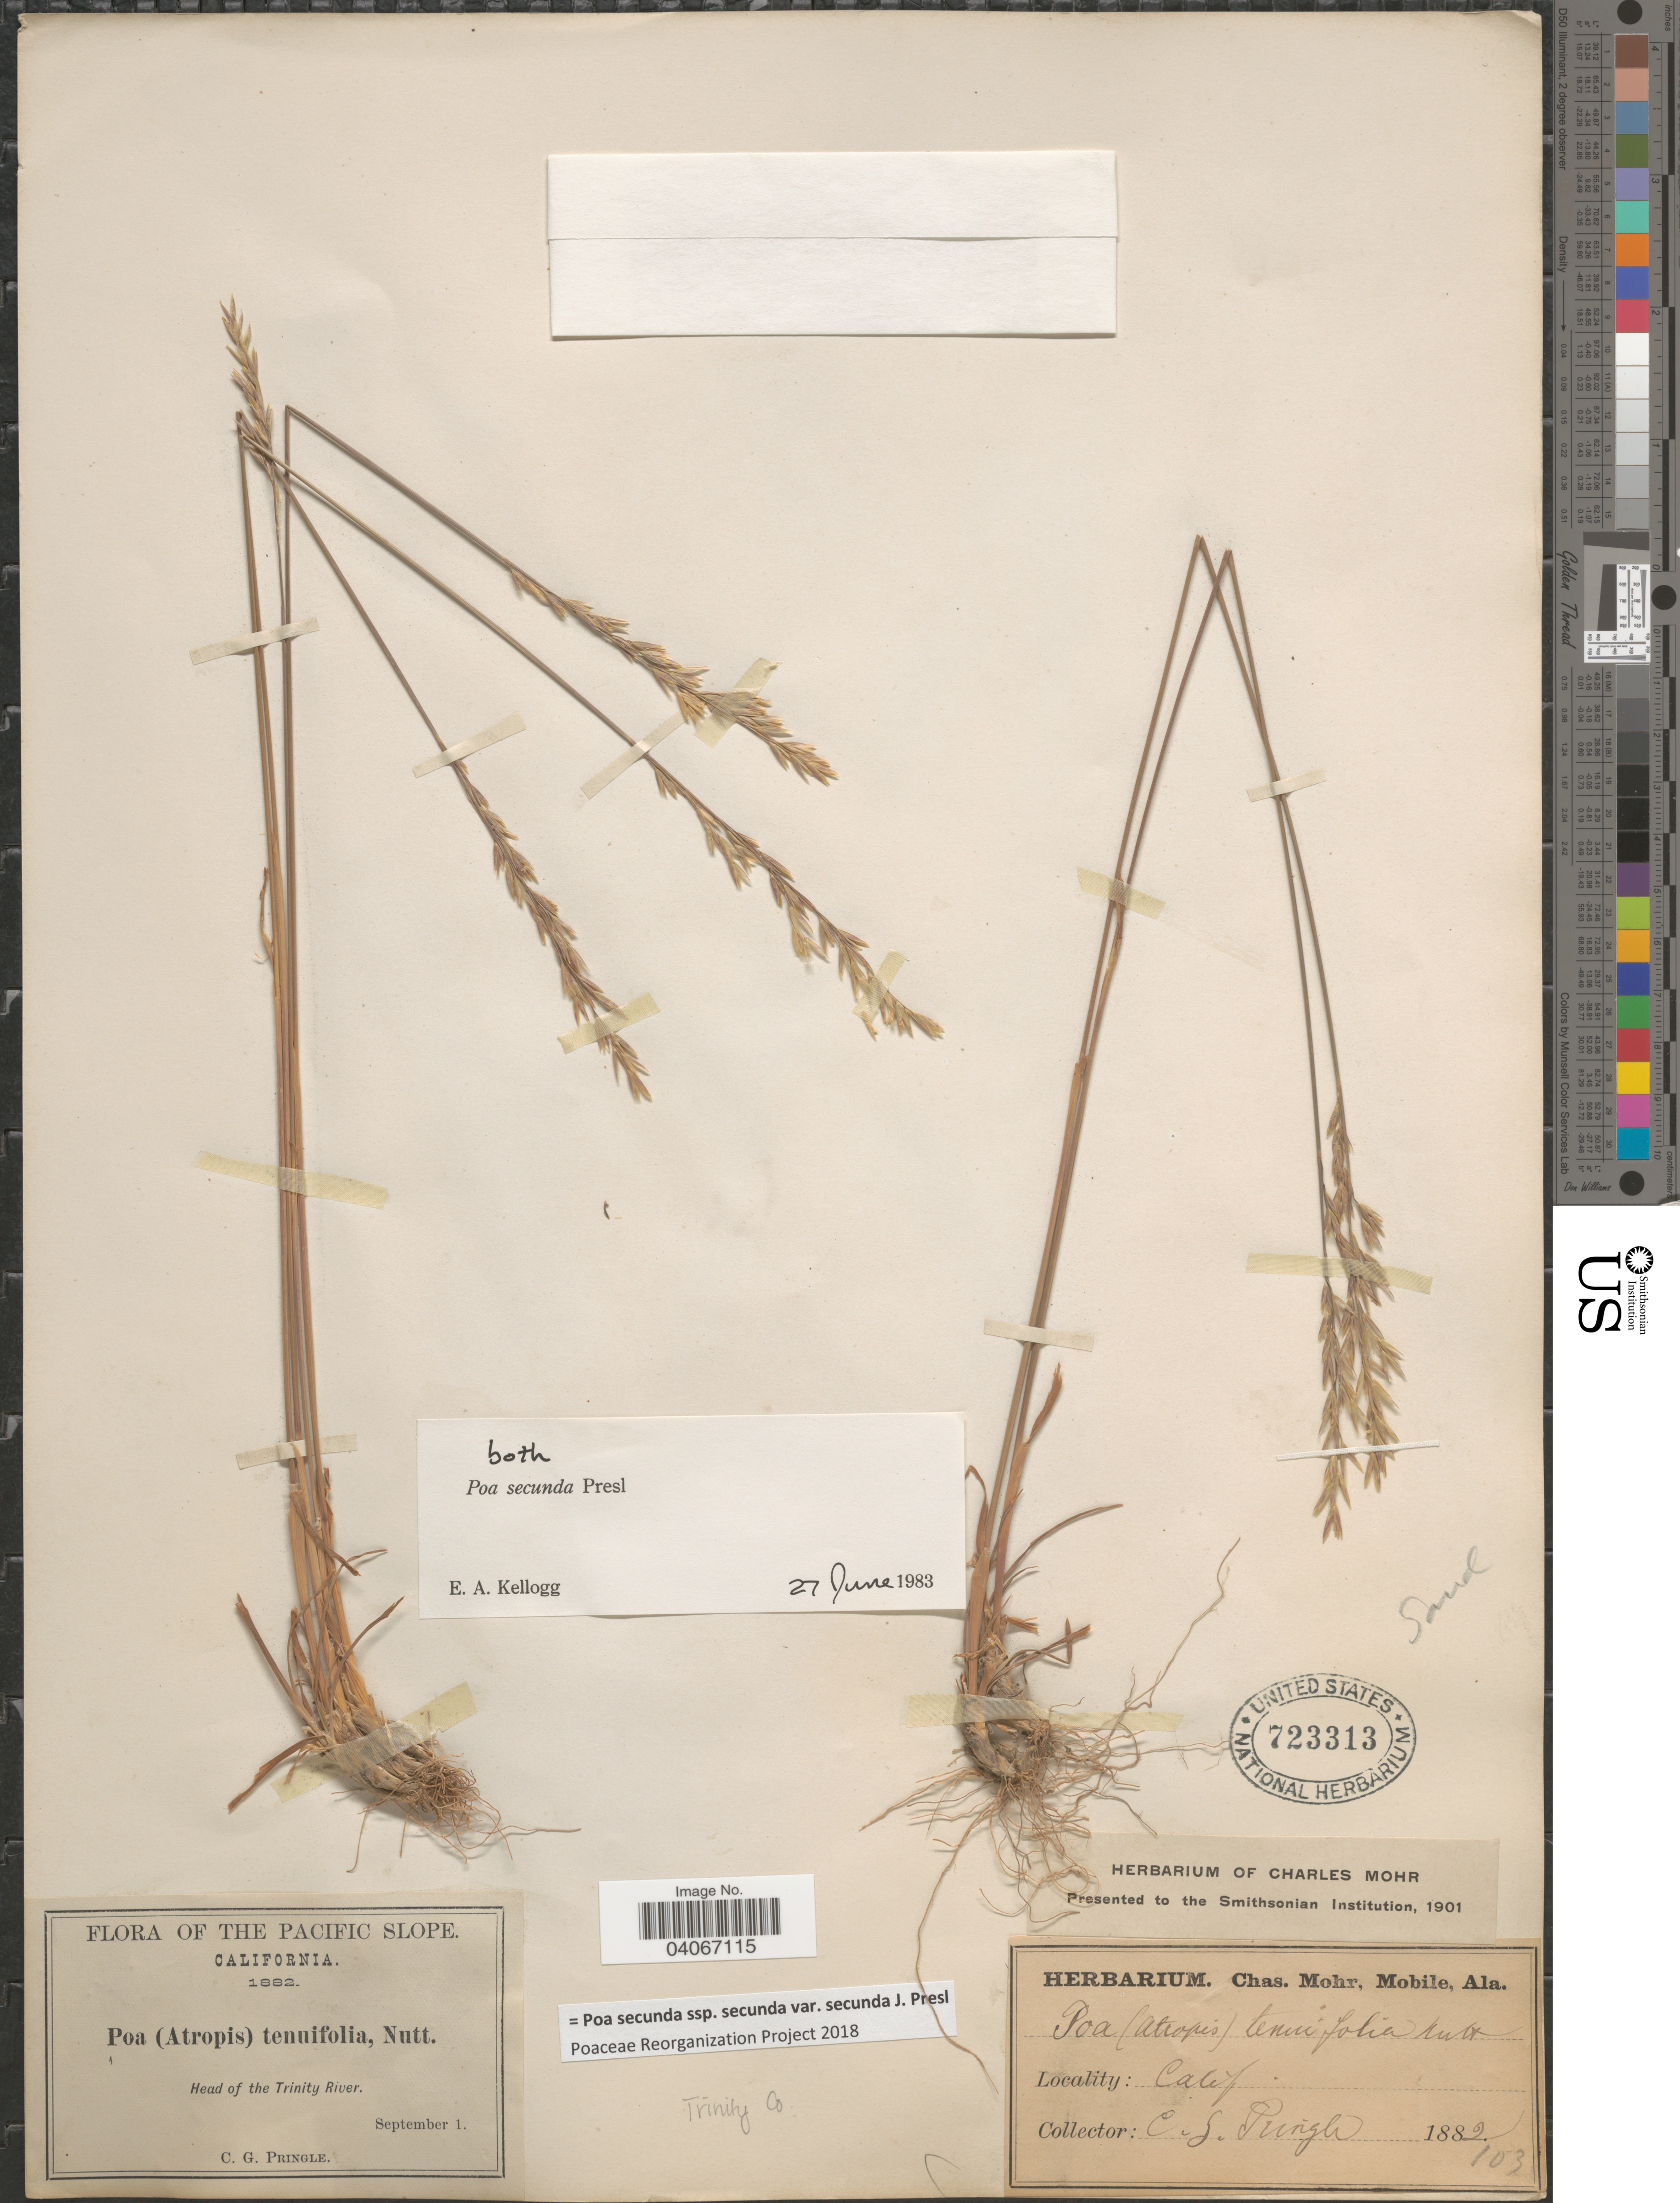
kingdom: Plantae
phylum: Tracheophyta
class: Liliopsida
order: Poales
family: Poaceae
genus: Poa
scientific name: Poa secunda subsp. secunda var. secunda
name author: J. Presl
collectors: C. G. Pringle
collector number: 103?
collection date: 1882-09-01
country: United States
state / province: California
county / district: Trinity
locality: The Pacific Slope. Head of the Trinity River. Trinity Co.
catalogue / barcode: US 723313